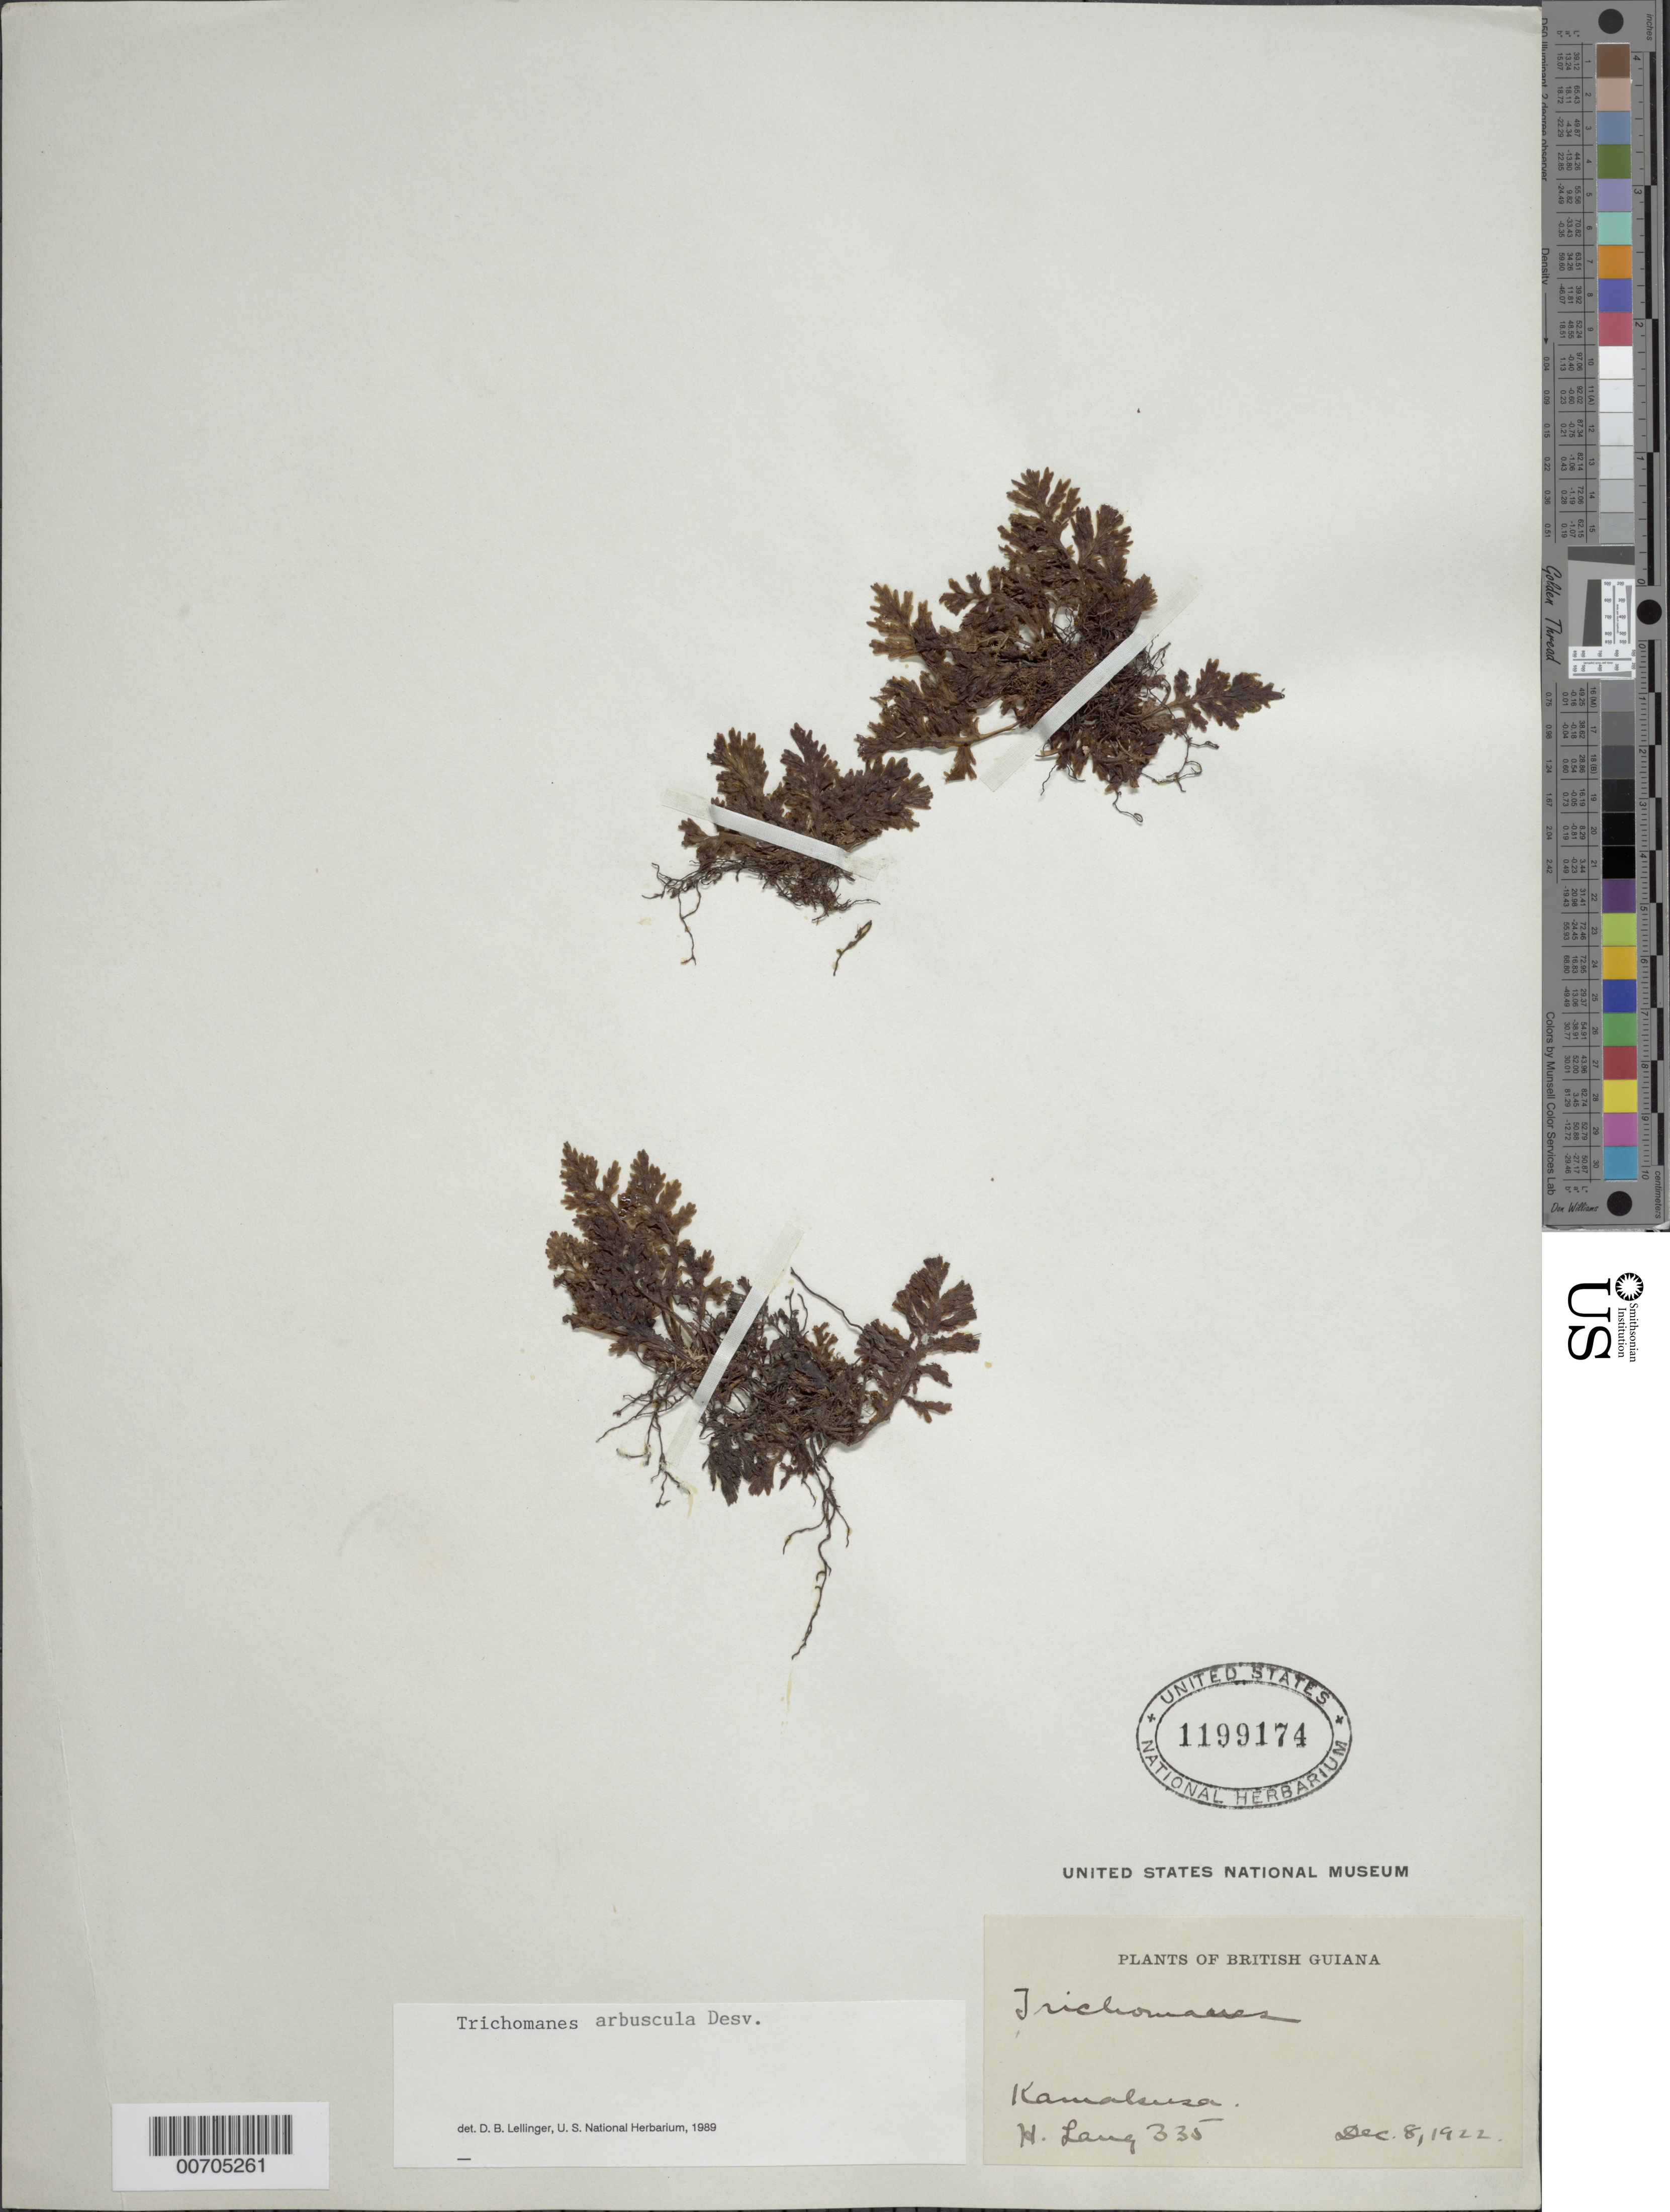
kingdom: Plantae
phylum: Tracheophyta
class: Polypodiopsida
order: Hymenophyllales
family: Hymenophyllaceae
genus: Trichomanes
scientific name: Trichomanes arbuscula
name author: Desv.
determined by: Lellinger, David B., (BOT), Smithsonian Institution - National Museum of Natural History (UNITED STATES)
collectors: H. Lang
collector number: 335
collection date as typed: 8-Dec-22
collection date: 1922-12-08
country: Guyana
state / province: Cuyuni-Mazaruni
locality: Kamakusa, Upper Mazaruni R.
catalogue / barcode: US 1199174